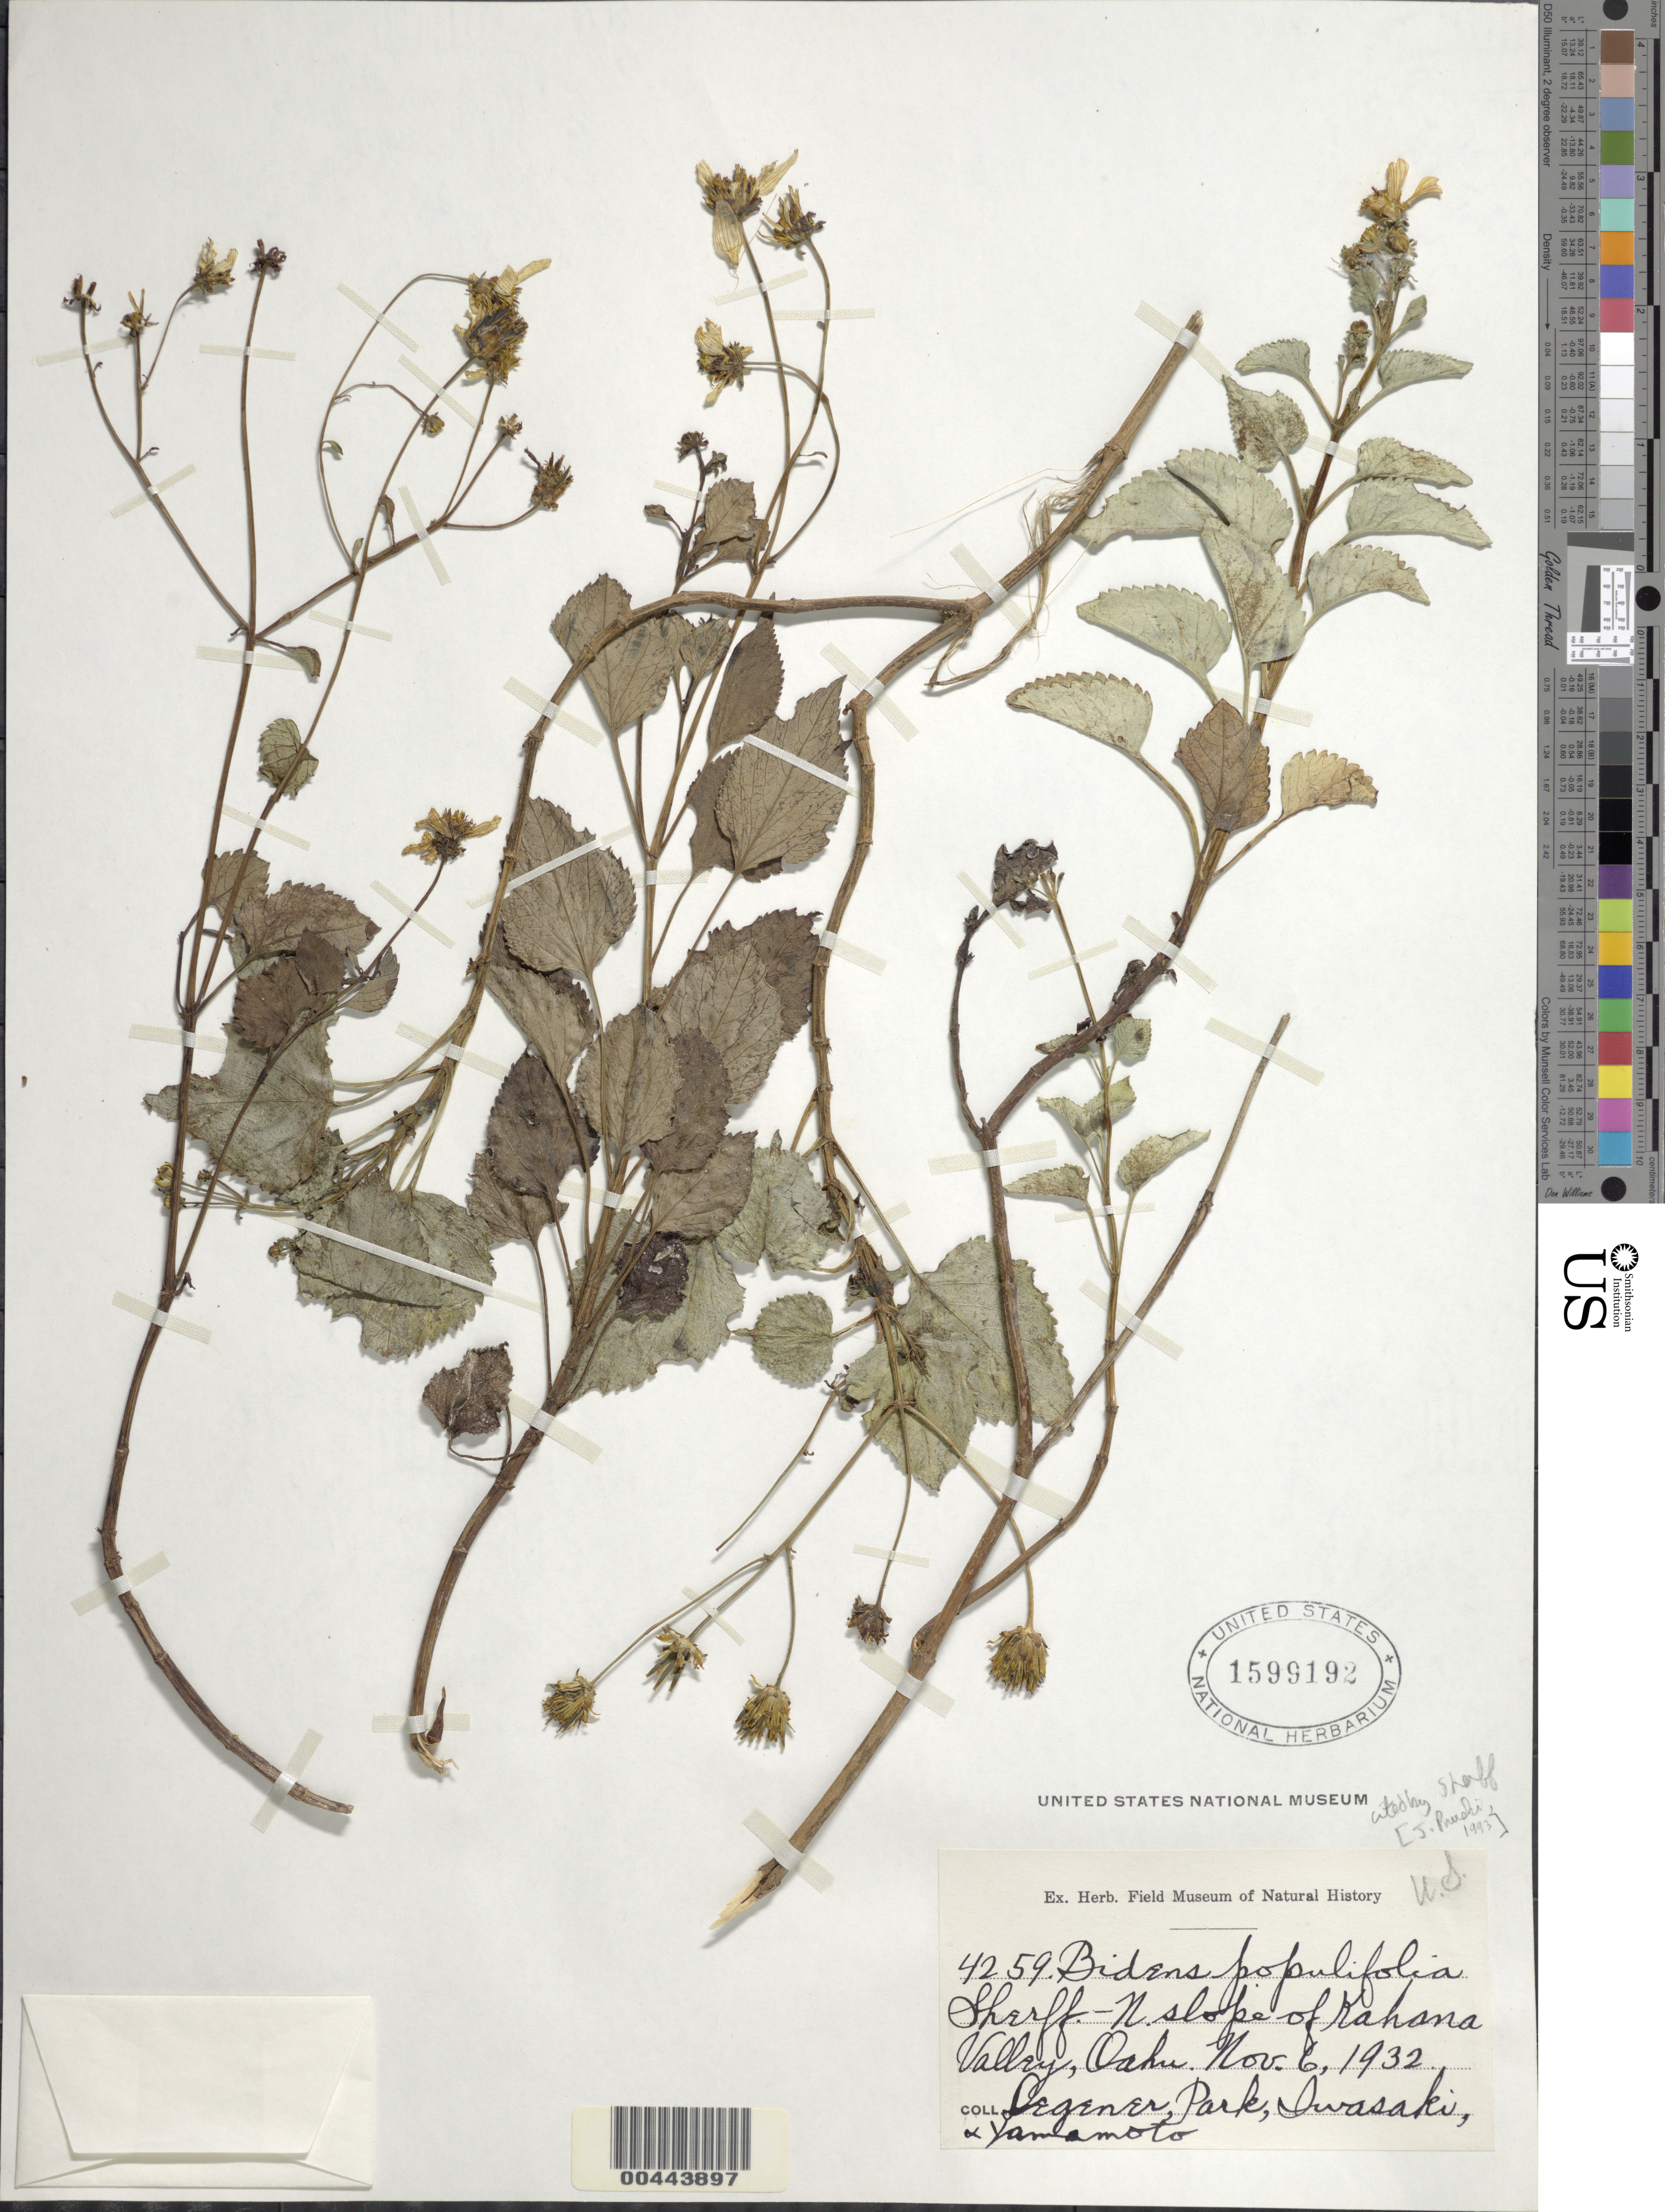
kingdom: Plantae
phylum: Tracheophyta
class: Magnoliopsida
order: Asterales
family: Asteraceae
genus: Bidens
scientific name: Bidens populifolia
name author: Sherff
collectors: O. Degener, Park, Iwasaki & Y. Yamamoto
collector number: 4259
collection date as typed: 6 Nov 1932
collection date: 1932-11-06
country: United States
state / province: Hawaii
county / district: Honolulu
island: Oahu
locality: N slope of Kahana Valley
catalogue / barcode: US 1599192